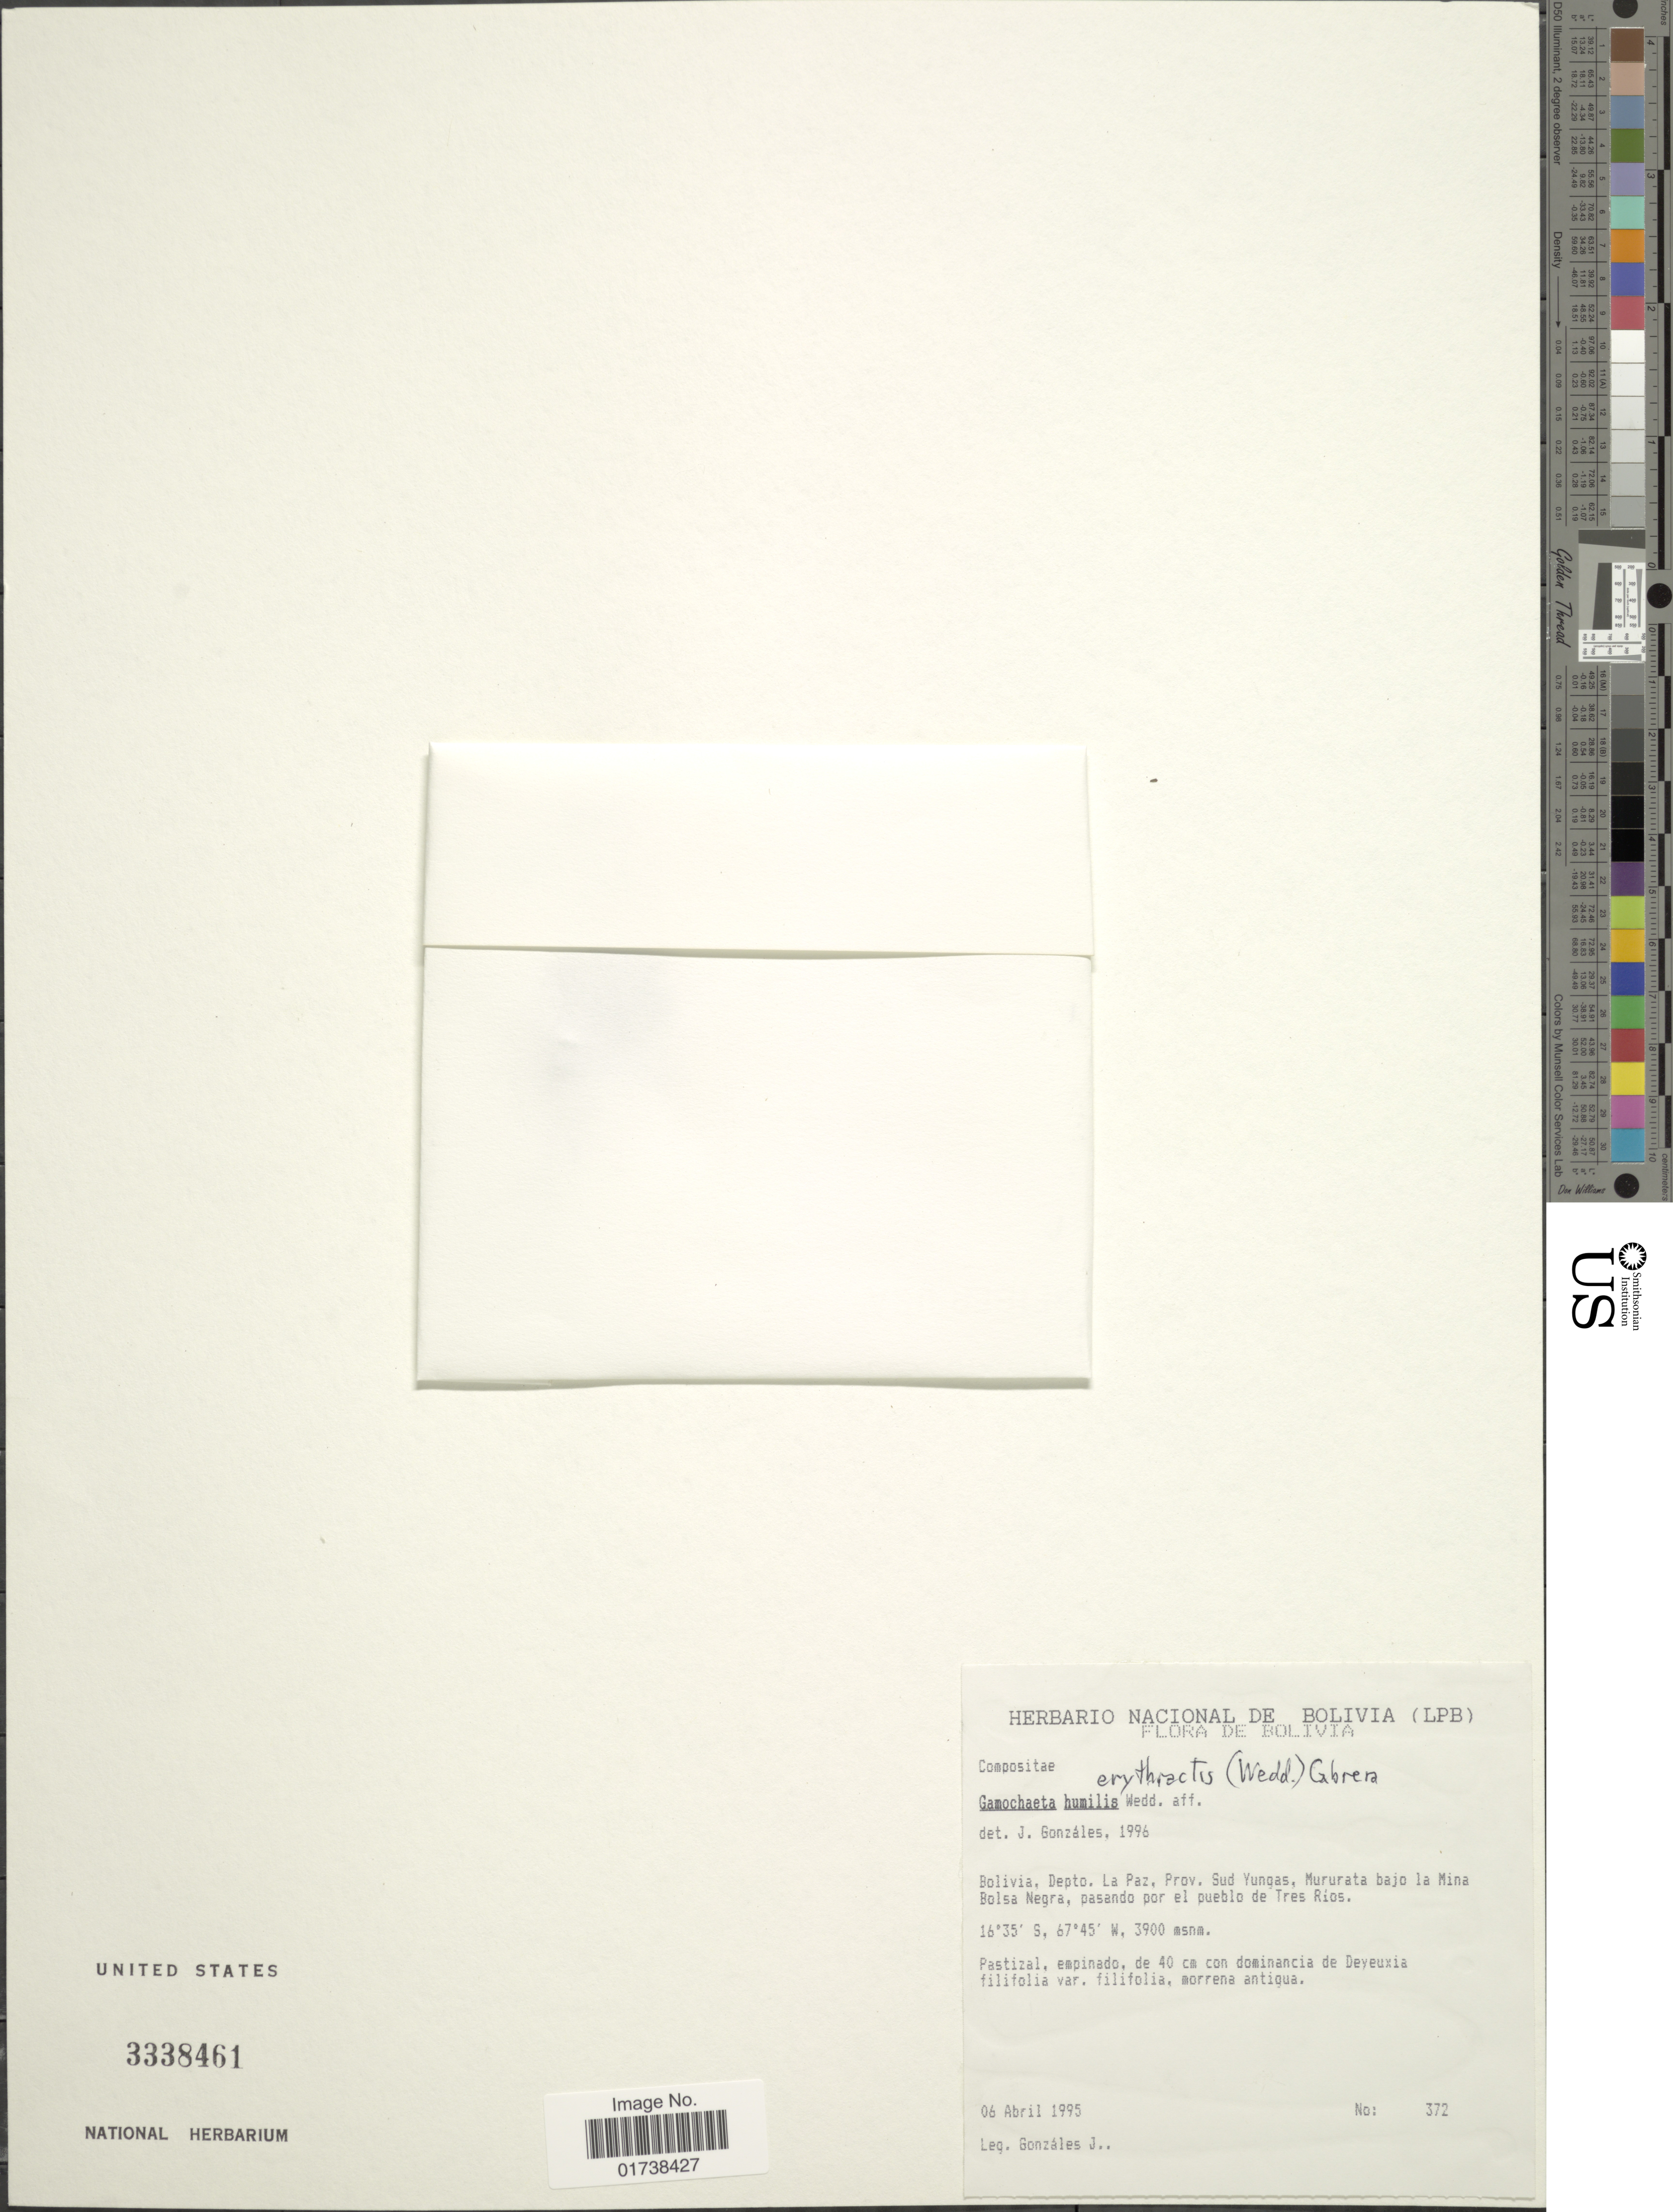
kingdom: Plantae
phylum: Tracheophyta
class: Magnoliopsida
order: Asterales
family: Asteraceae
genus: Gamochaeta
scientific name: Gamochaeta erythractis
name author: (Wedd.) Cabrera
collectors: J. Gonzales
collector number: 372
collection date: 1995-04-06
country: Bolivia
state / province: La Paz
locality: Depto. La Paz, Prov. Sud Yungas, Mururata bajo la Mina Bolsa Negra, pasando por el pueblo de Tres Rios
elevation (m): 3900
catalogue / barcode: US 3338461